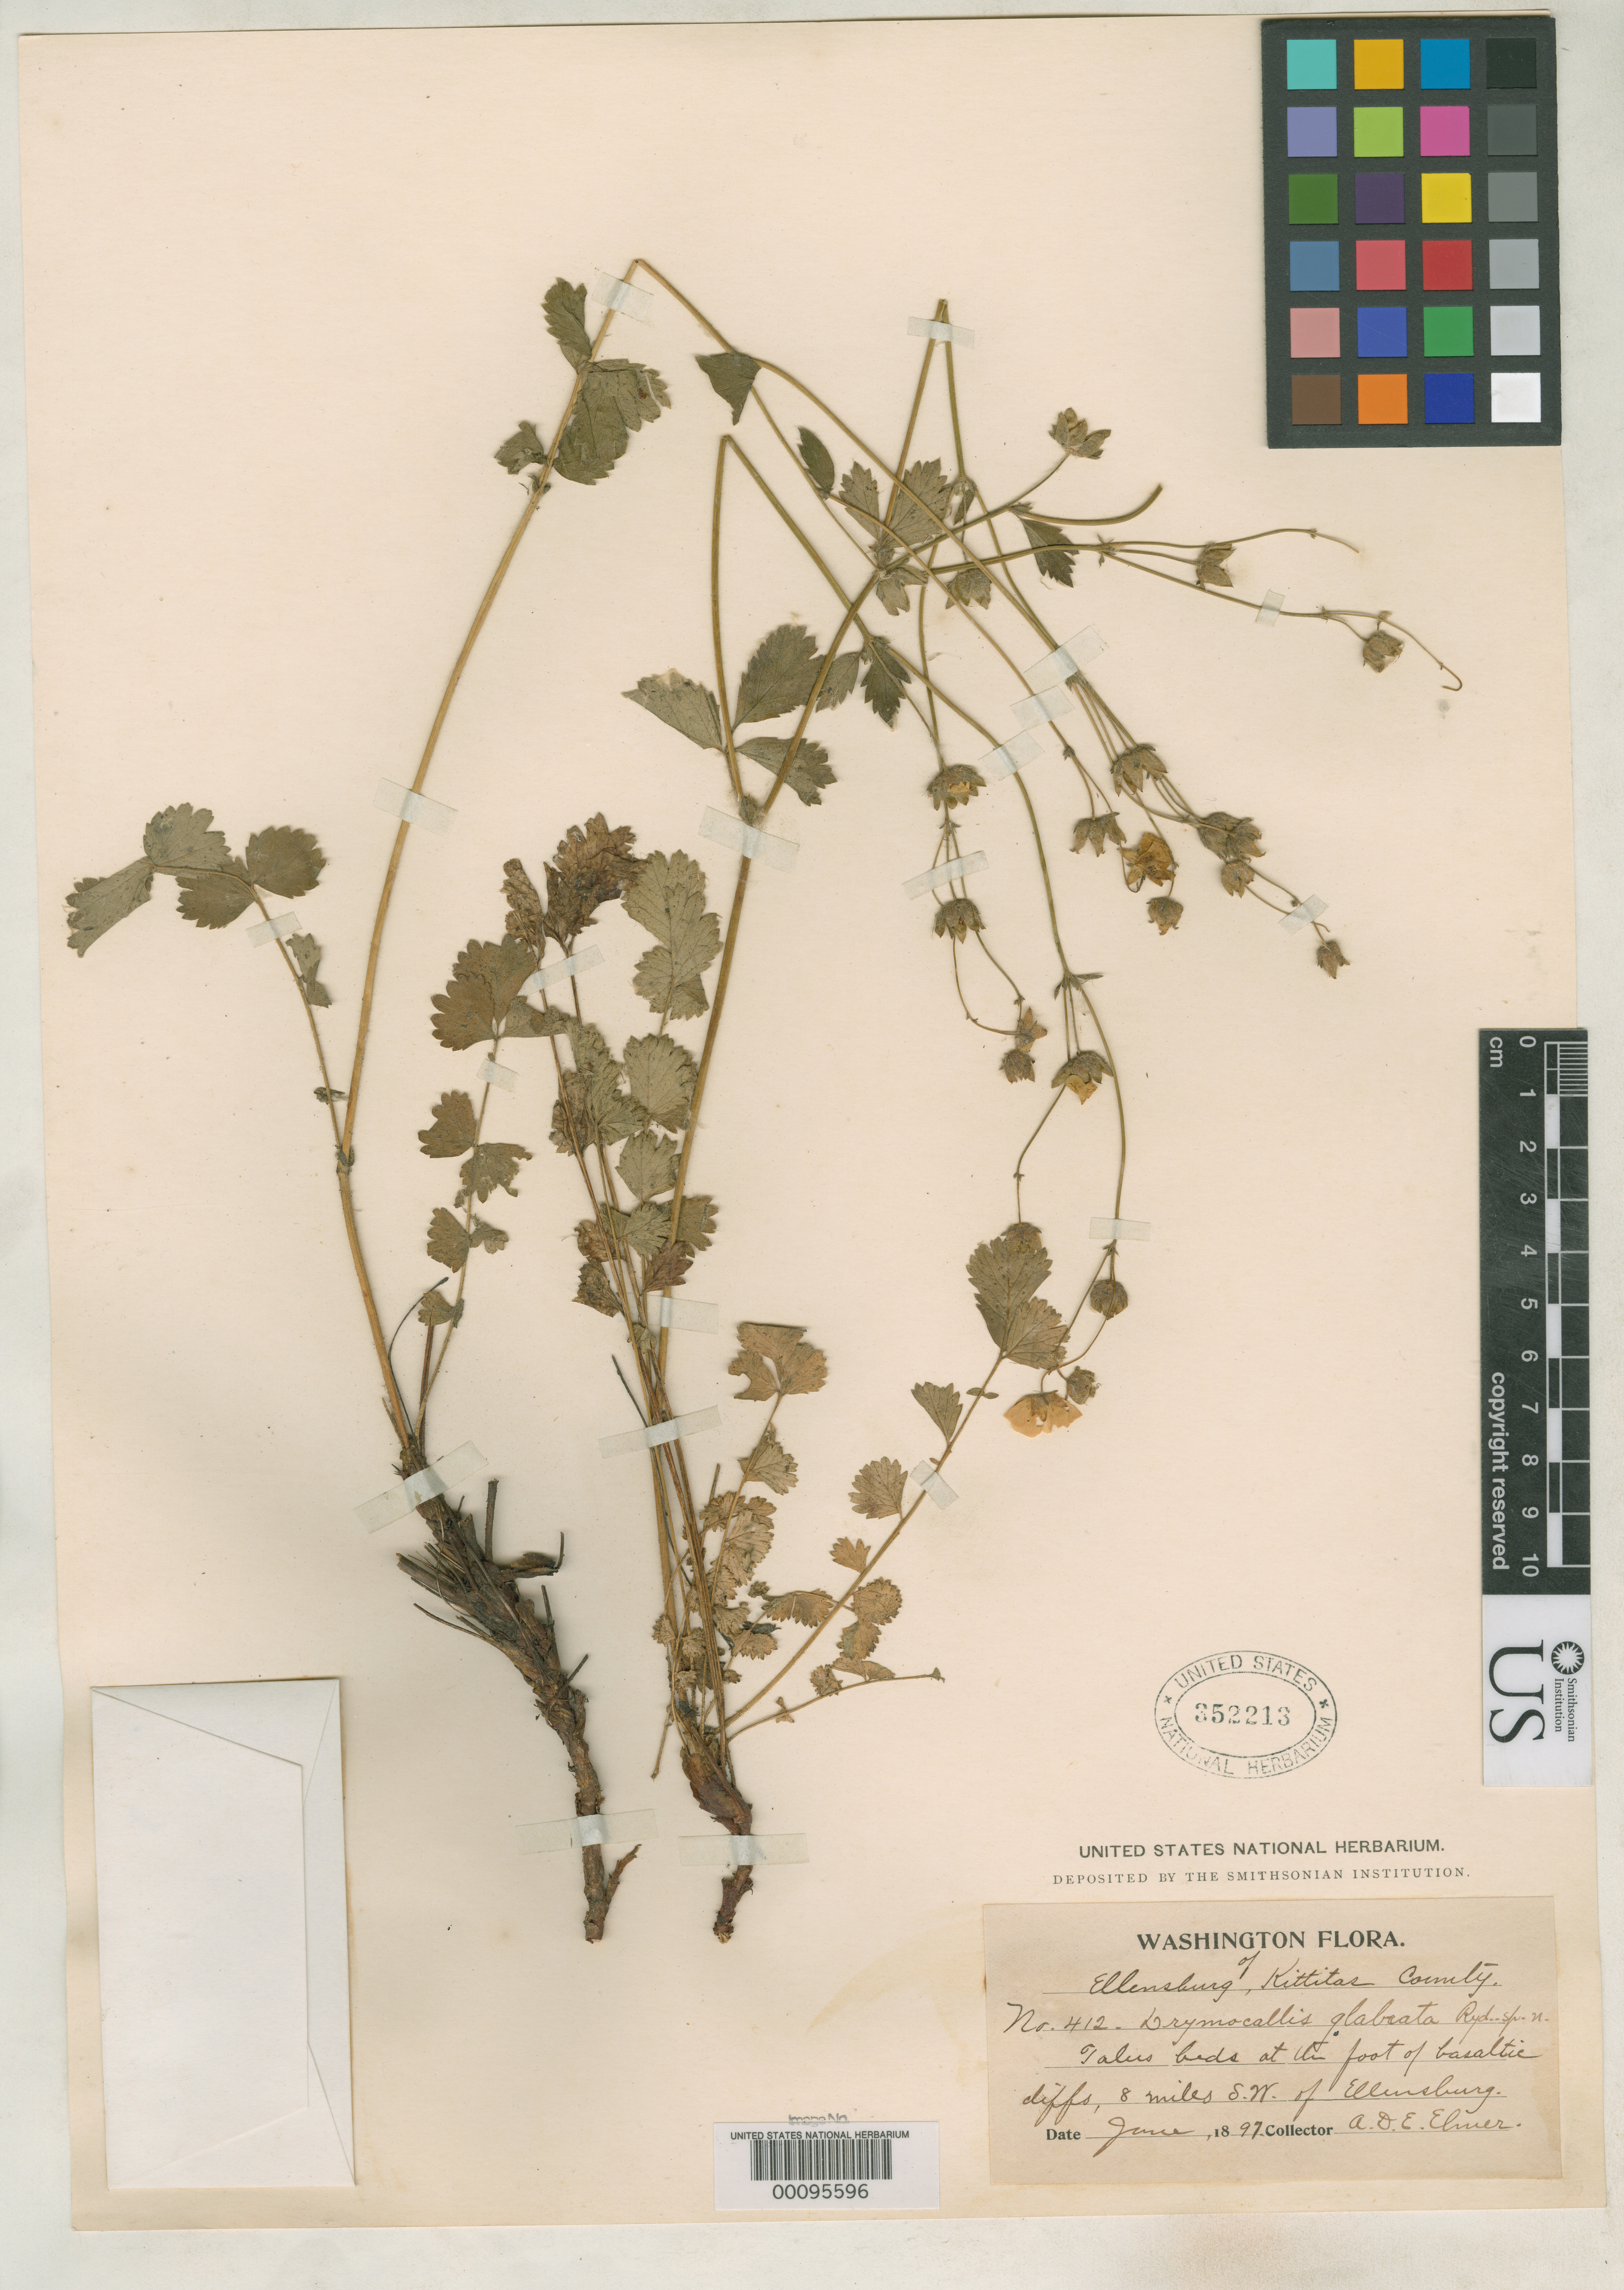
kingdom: Plantae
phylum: Tracheophyta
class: Magnoliopsida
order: Rosales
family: Rosaceae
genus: Drymocallis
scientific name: Drymocallis glabrata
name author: Rydb.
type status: Isotype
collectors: A. D. E. Elmer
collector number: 412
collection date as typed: Jun 1897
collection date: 1897-06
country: United States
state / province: Washington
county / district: Kittitas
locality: SW of Ellensburg, 8 miles.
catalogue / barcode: US 352213